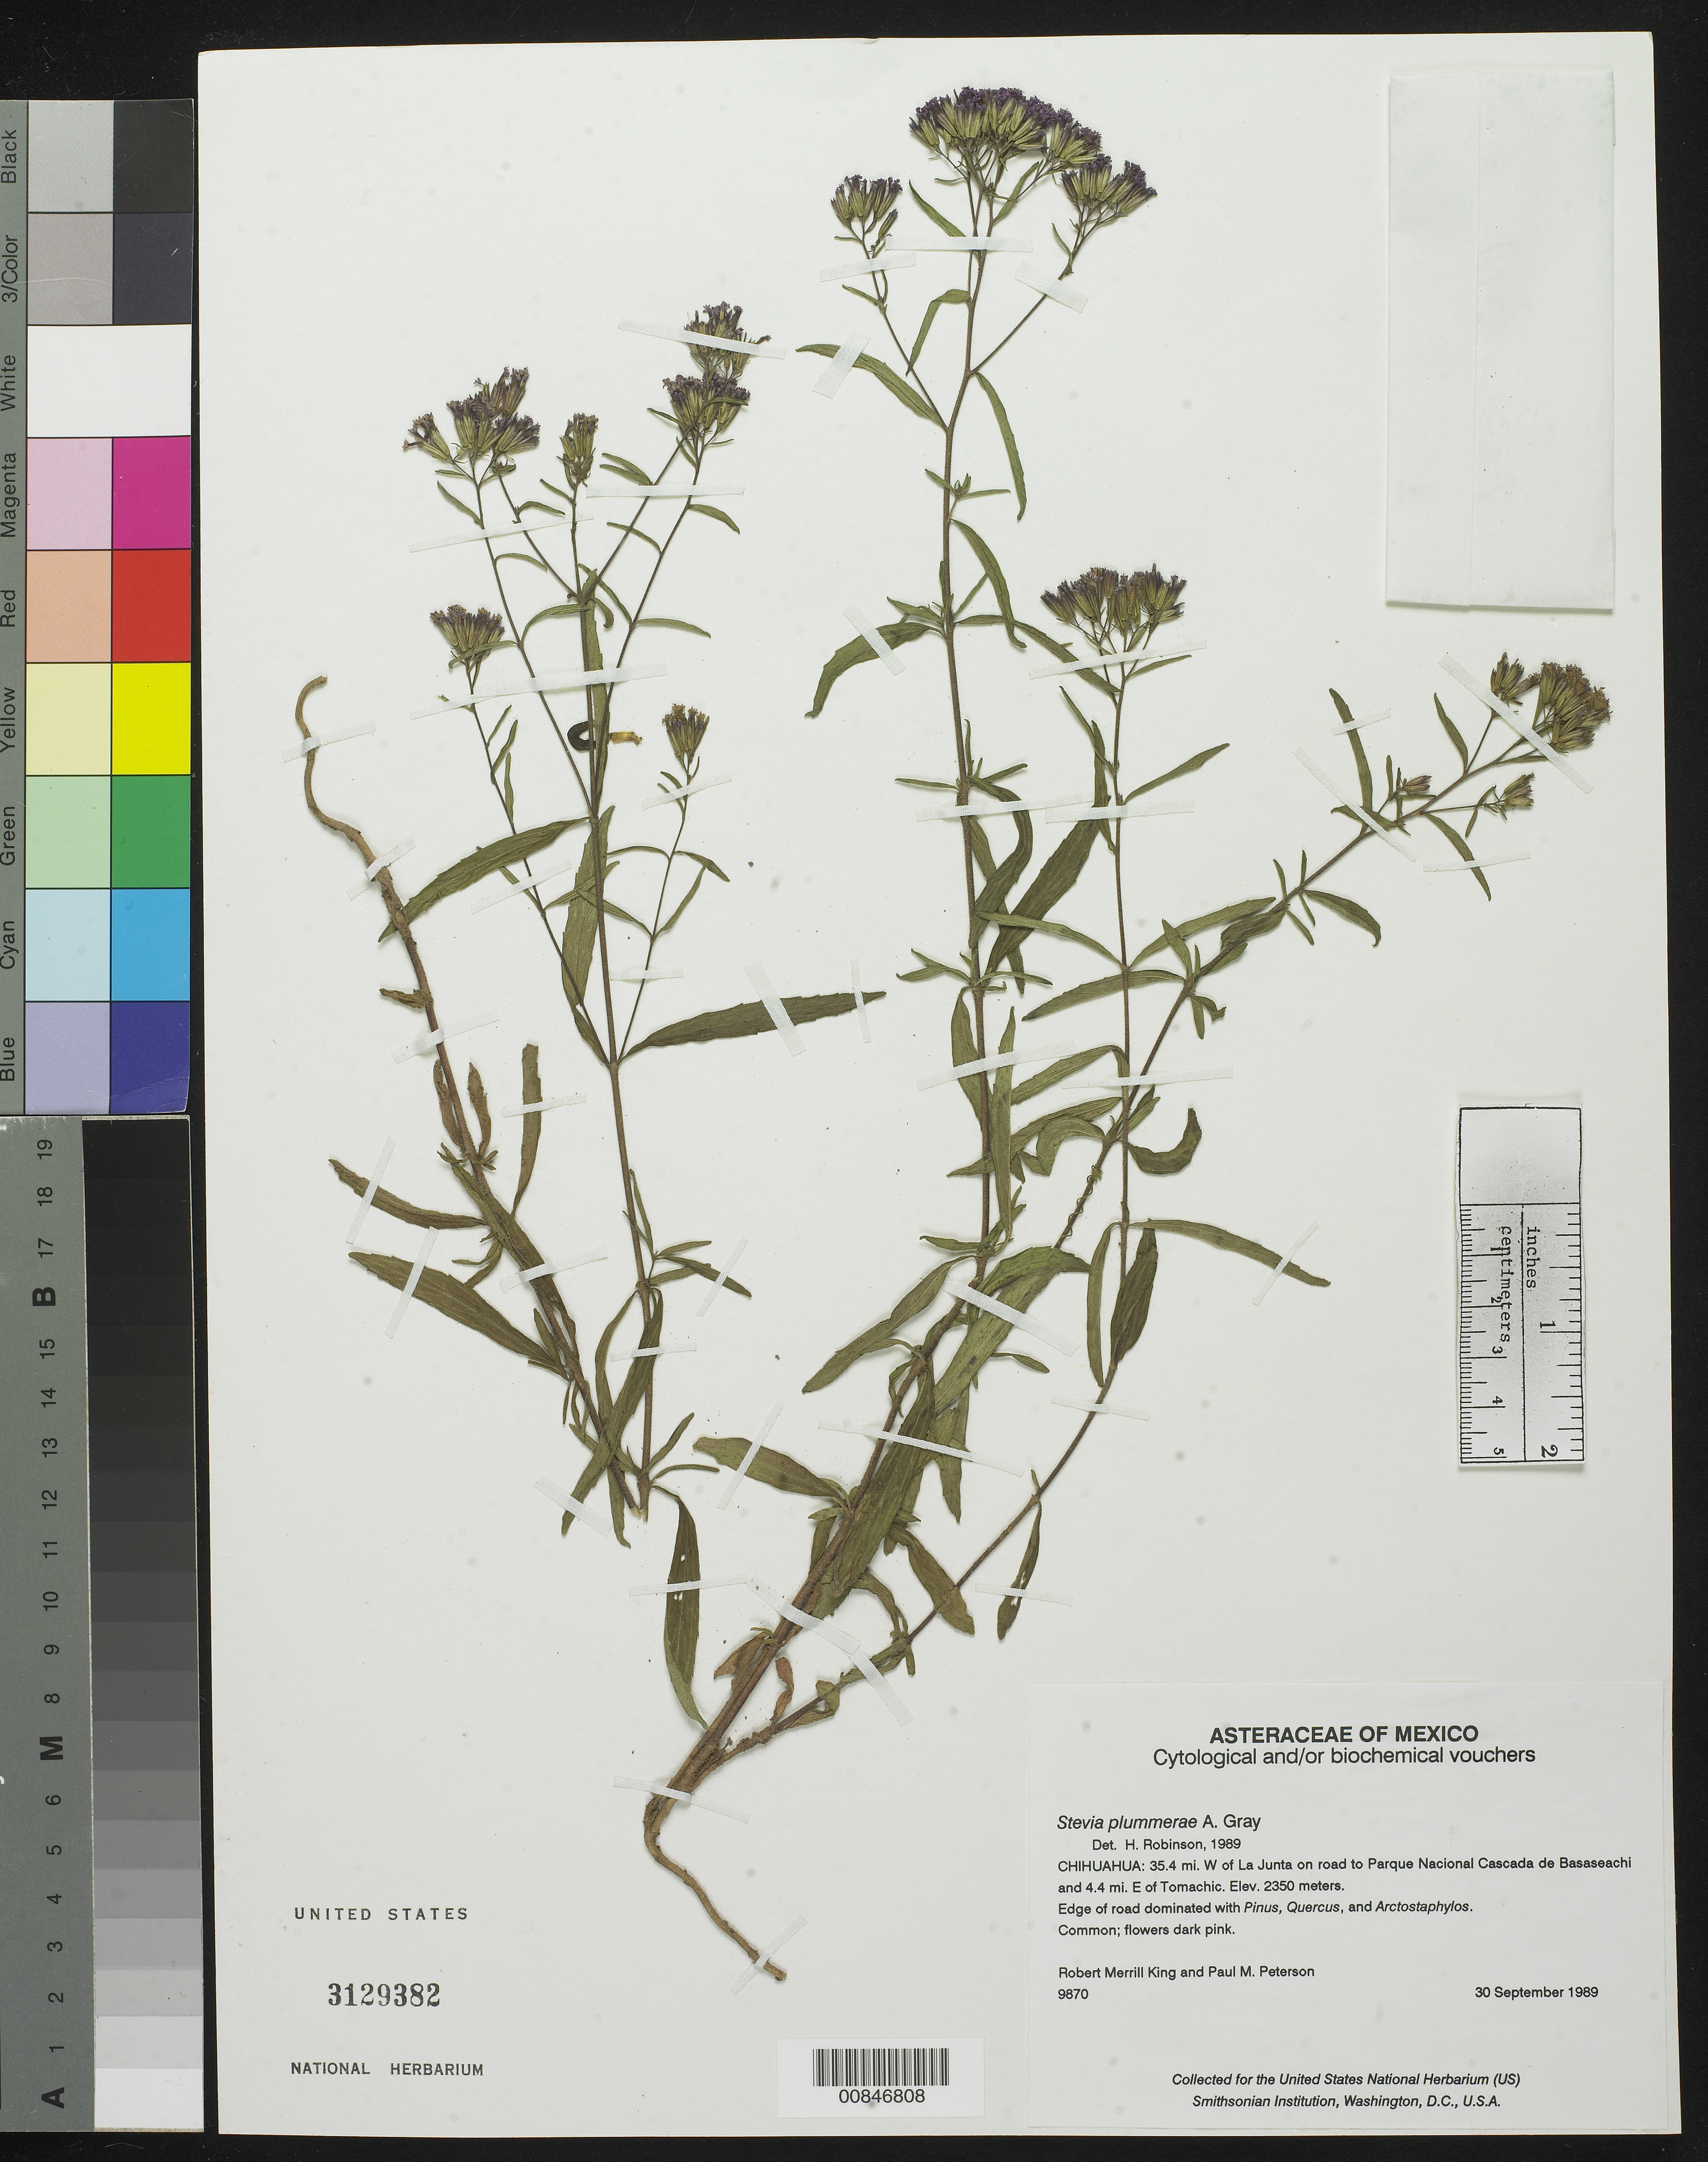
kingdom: Plantae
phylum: Tracheophyta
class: Magnoliopsida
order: Asterales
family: Asteraceae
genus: Stevia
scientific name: Stevia plummerae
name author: A. Gray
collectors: R. M. King & P. M. Peterson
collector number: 9870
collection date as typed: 30 Sep 1989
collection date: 1989-09-30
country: Mexico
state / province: Chihuahua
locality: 35.4 mi. W of La Junta on road Parque Nacional de Cascada de Basaseachic and 4.4 mi. E of Tomachic.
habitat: Edge of road dominated with Pinus, Quercus, and Arctostaphylos.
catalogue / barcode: US 3129382